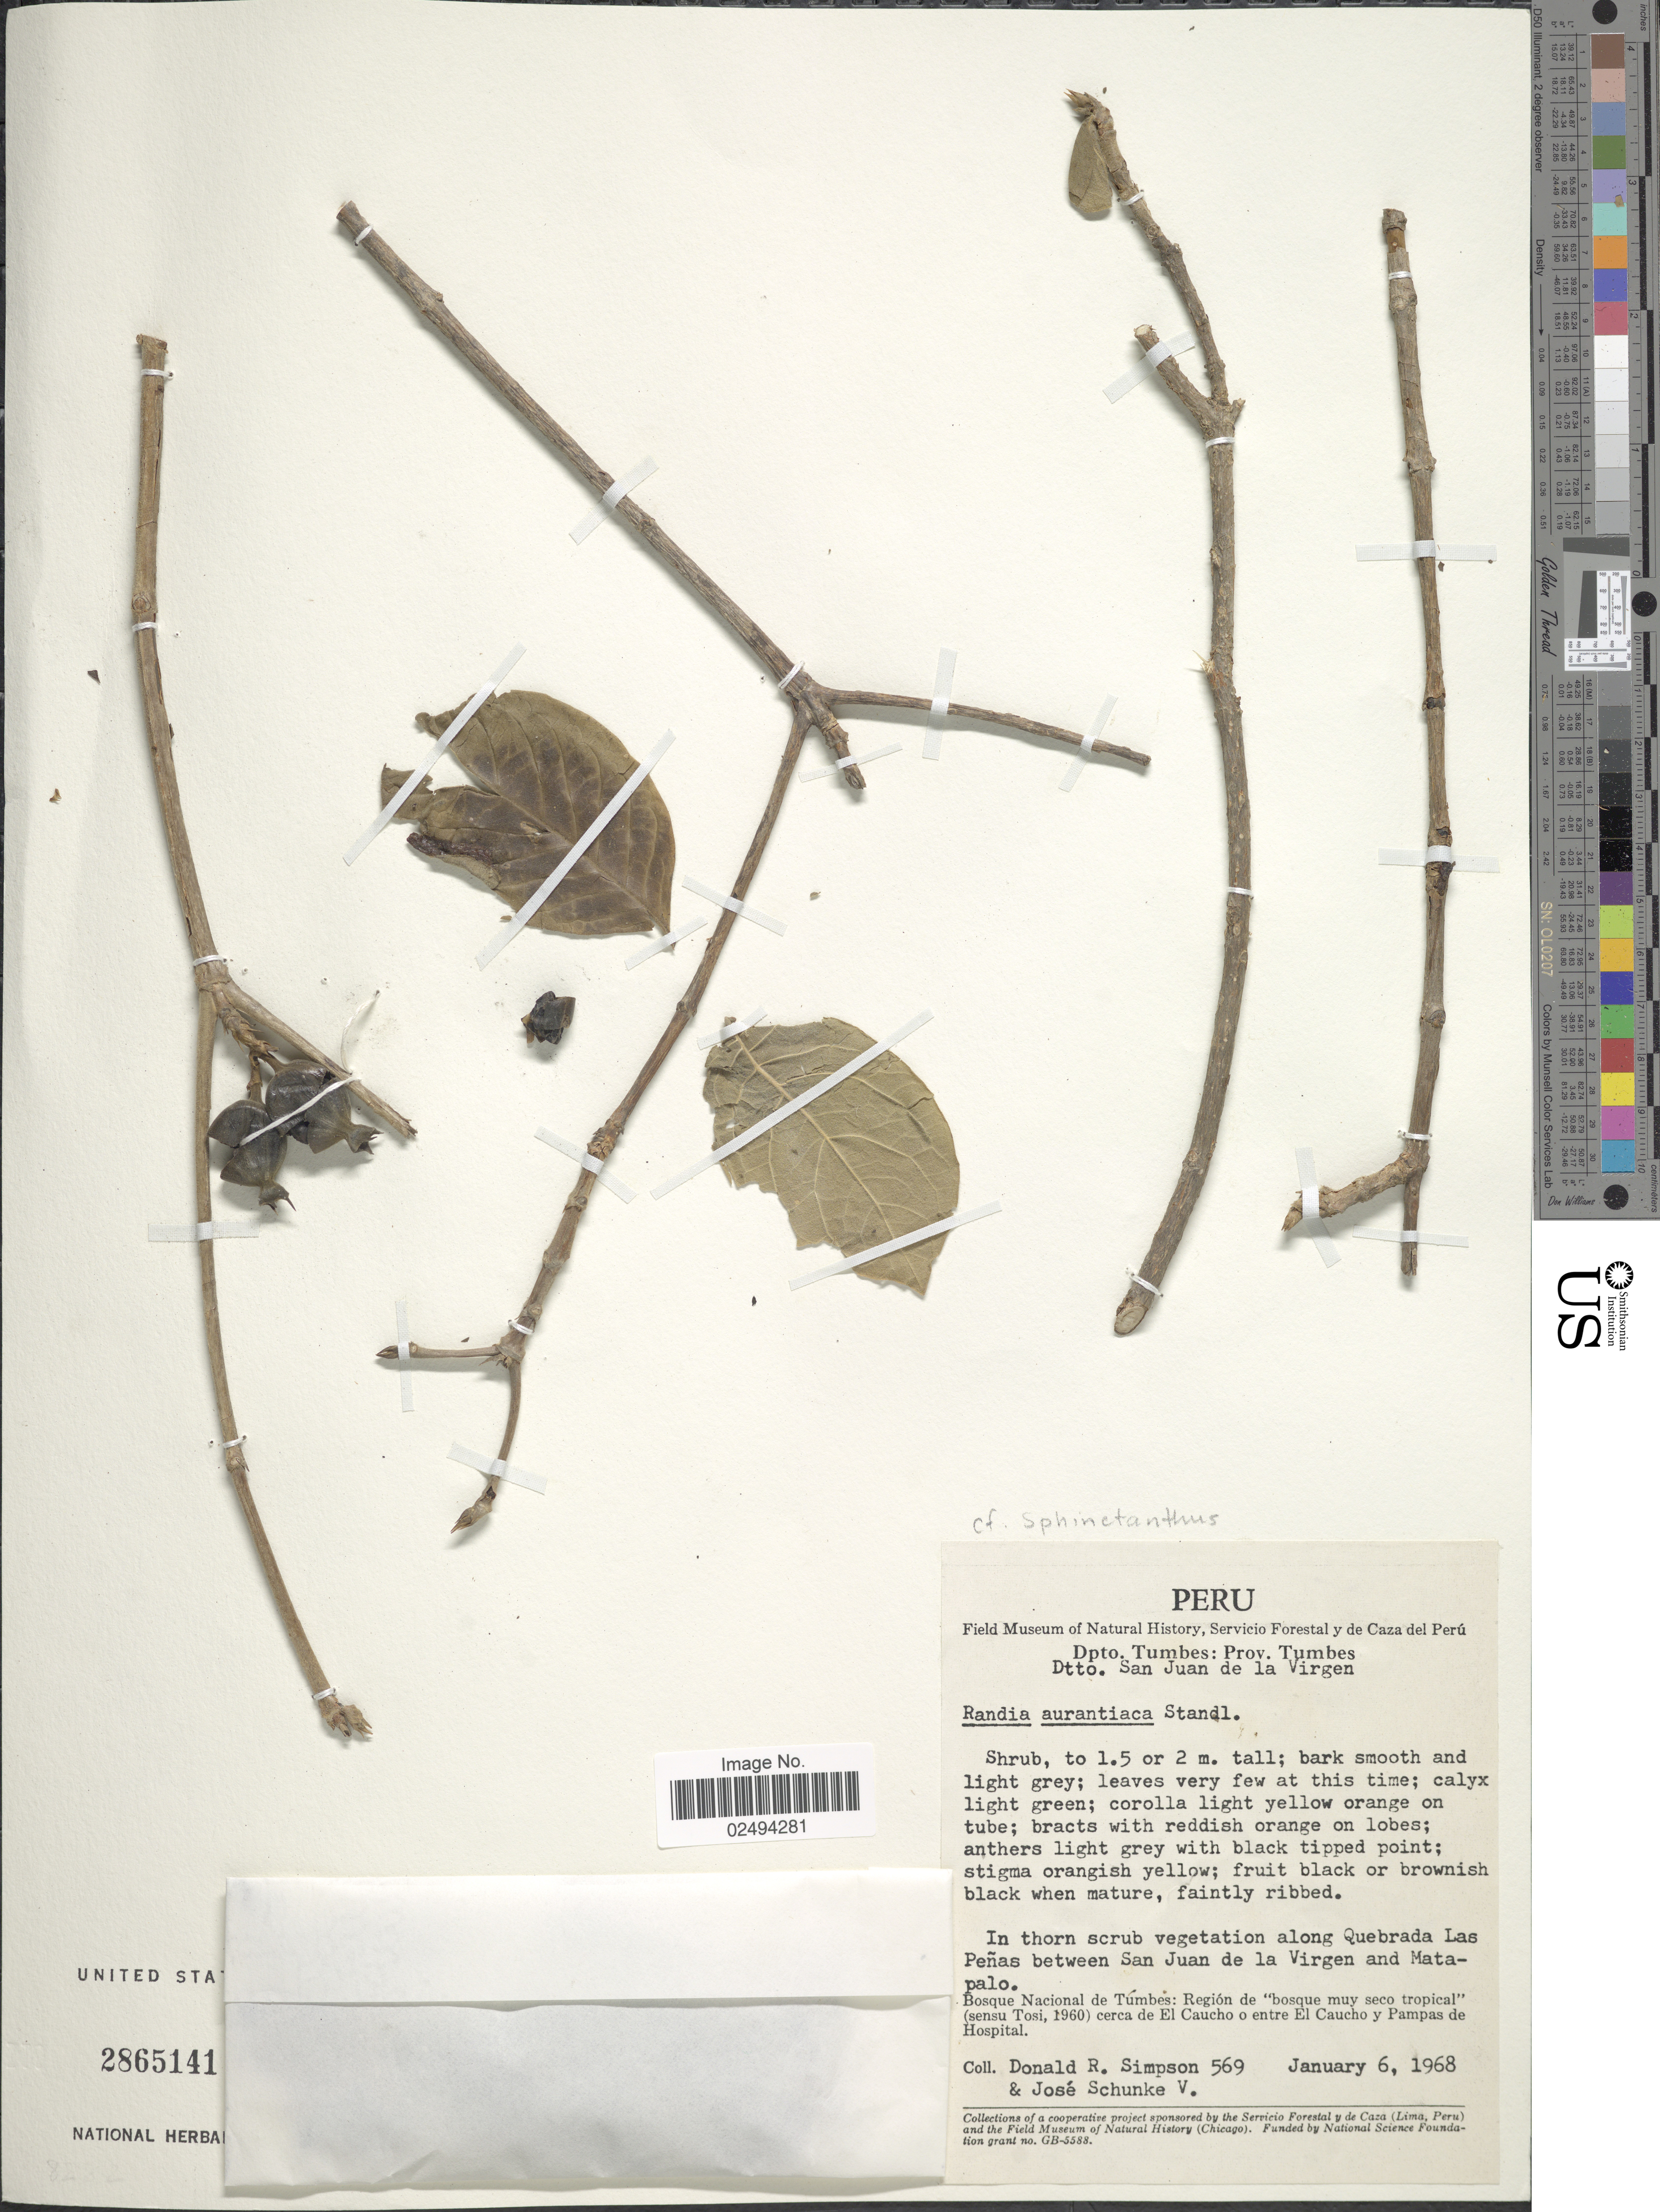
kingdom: Plantae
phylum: Tracheophyta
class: Magnoliopsida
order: Gentianales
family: Rubiaceae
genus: Sphinctanthus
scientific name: Sphinctanthus aurantiacus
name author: (Standl.) Fagerl.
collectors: D. R. Simpson & J. Schunke Vigo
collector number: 569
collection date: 1968-01-06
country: Peru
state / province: Tumbes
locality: Dpto Tumbes: Dtto San Juan de la Virgen, In thorn scrub vegetation along Quebrada Las Peñas between San Juan de la Virgen and Matapalo, Bosque Nacional de Tumbes: Regrión de 'bosque muy seco tropical' (sensu Tosi, 1960) cerca de El Caucho o entre EL Caucho y Pampas de Hospital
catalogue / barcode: US 2865141